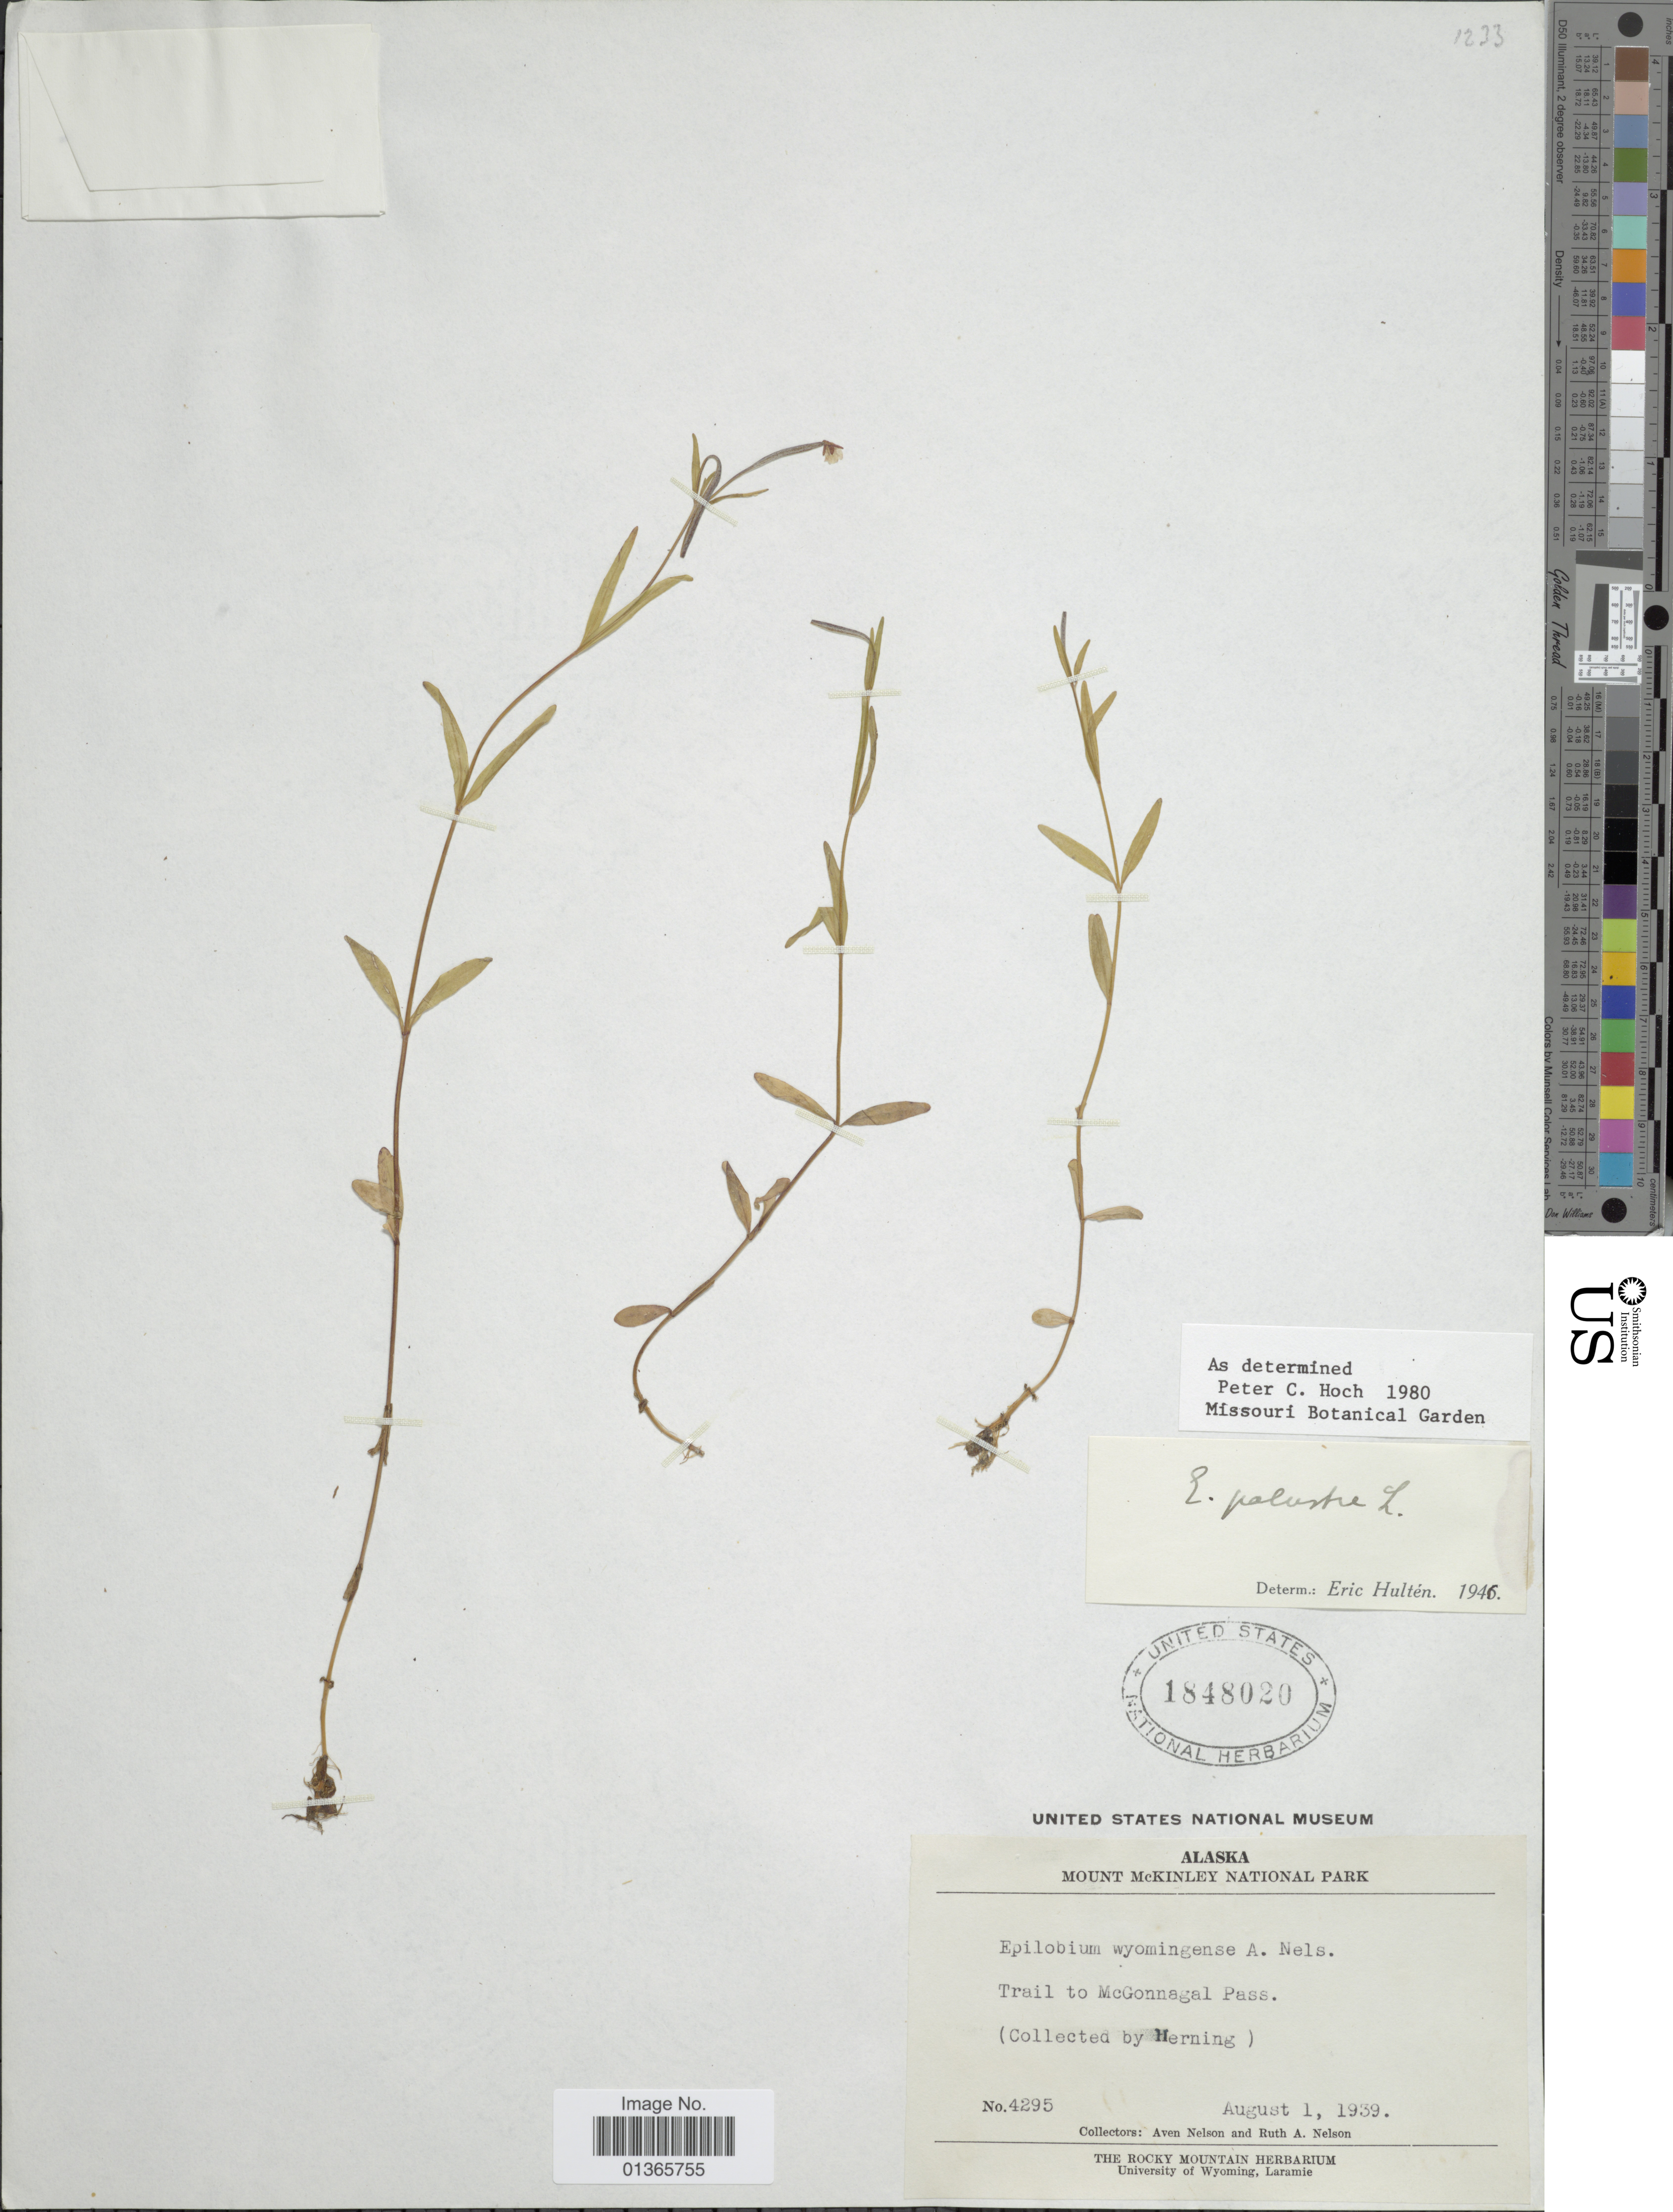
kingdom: Plantae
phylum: Tracheophyta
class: Magnoliopsida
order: Myrtales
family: Onagraceae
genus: Epilobium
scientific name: Epilobium palustre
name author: L.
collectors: A. Nelson & R. A. Nelson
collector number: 4295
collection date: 1939-08-01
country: United States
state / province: Alaska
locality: Trail to McGonnagal Pass.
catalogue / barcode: US 1848020